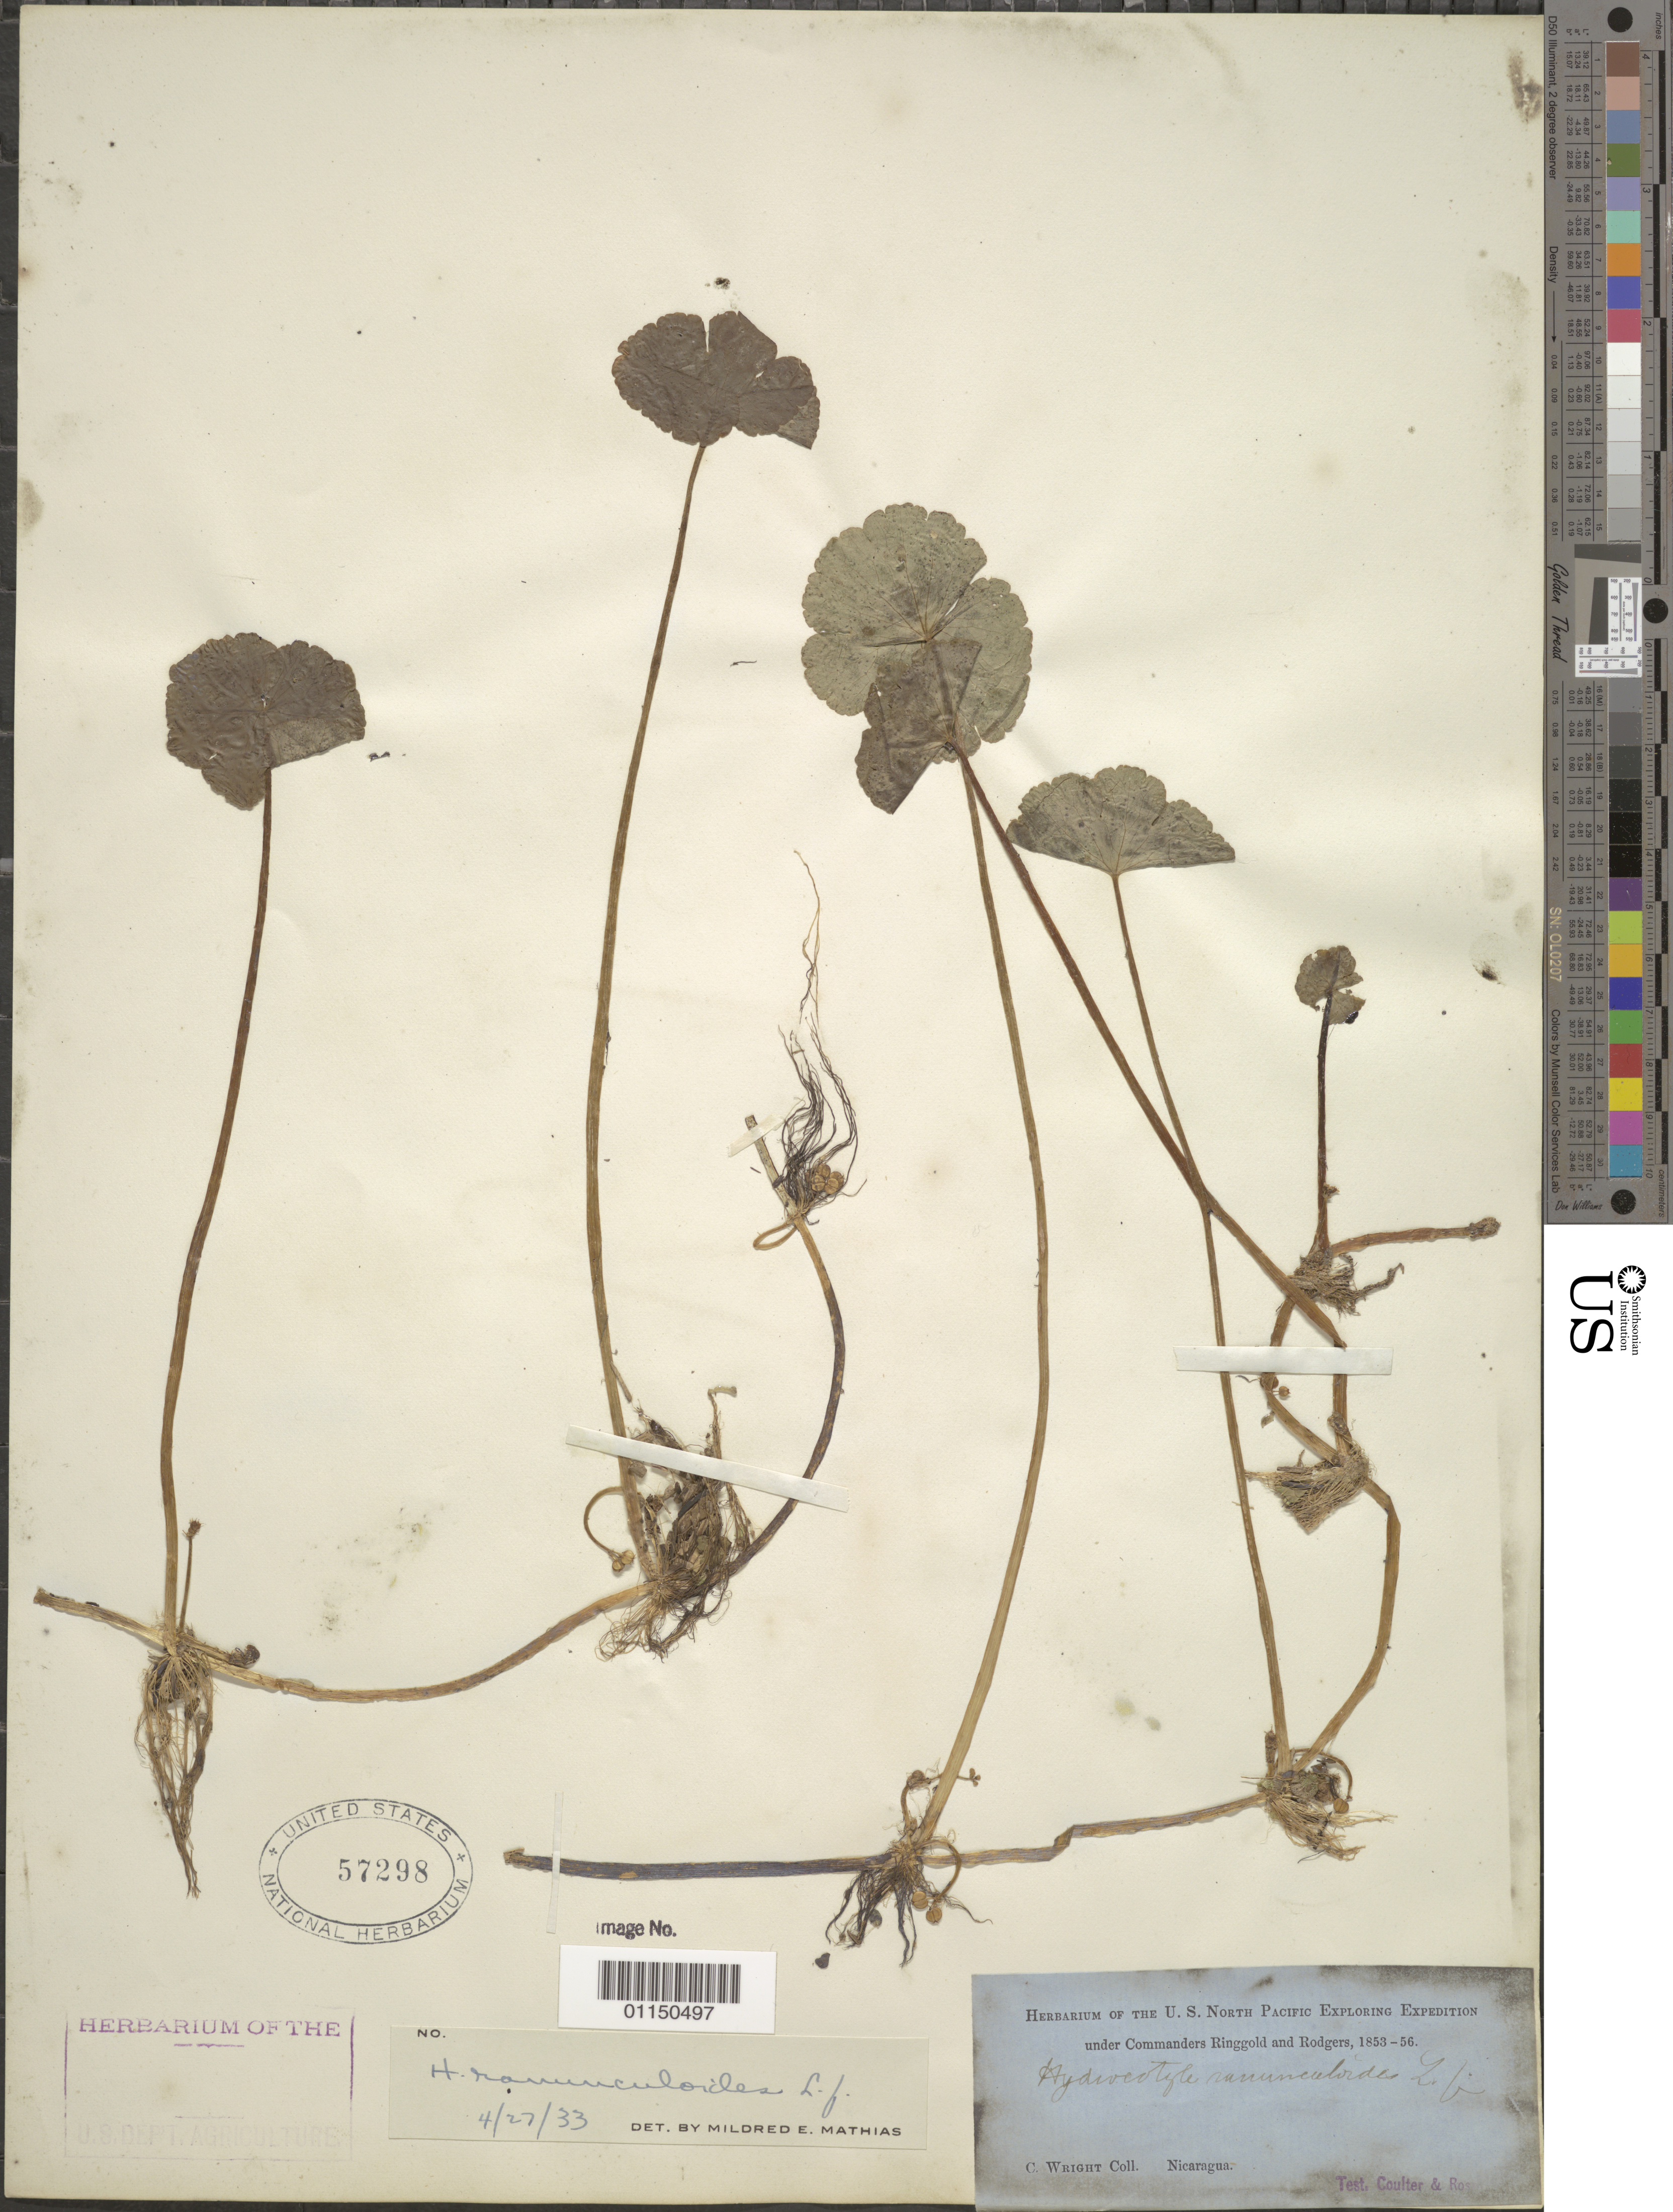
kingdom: Plantae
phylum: Tracheophyta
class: Magnoliopsida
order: Apiales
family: Araliaceae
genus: Hydrocotyle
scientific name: Hydrocotyle ranunculoides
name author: L. f.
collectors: C. Wright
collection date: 1853/1856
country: Nicaragua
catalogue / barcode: US 57298